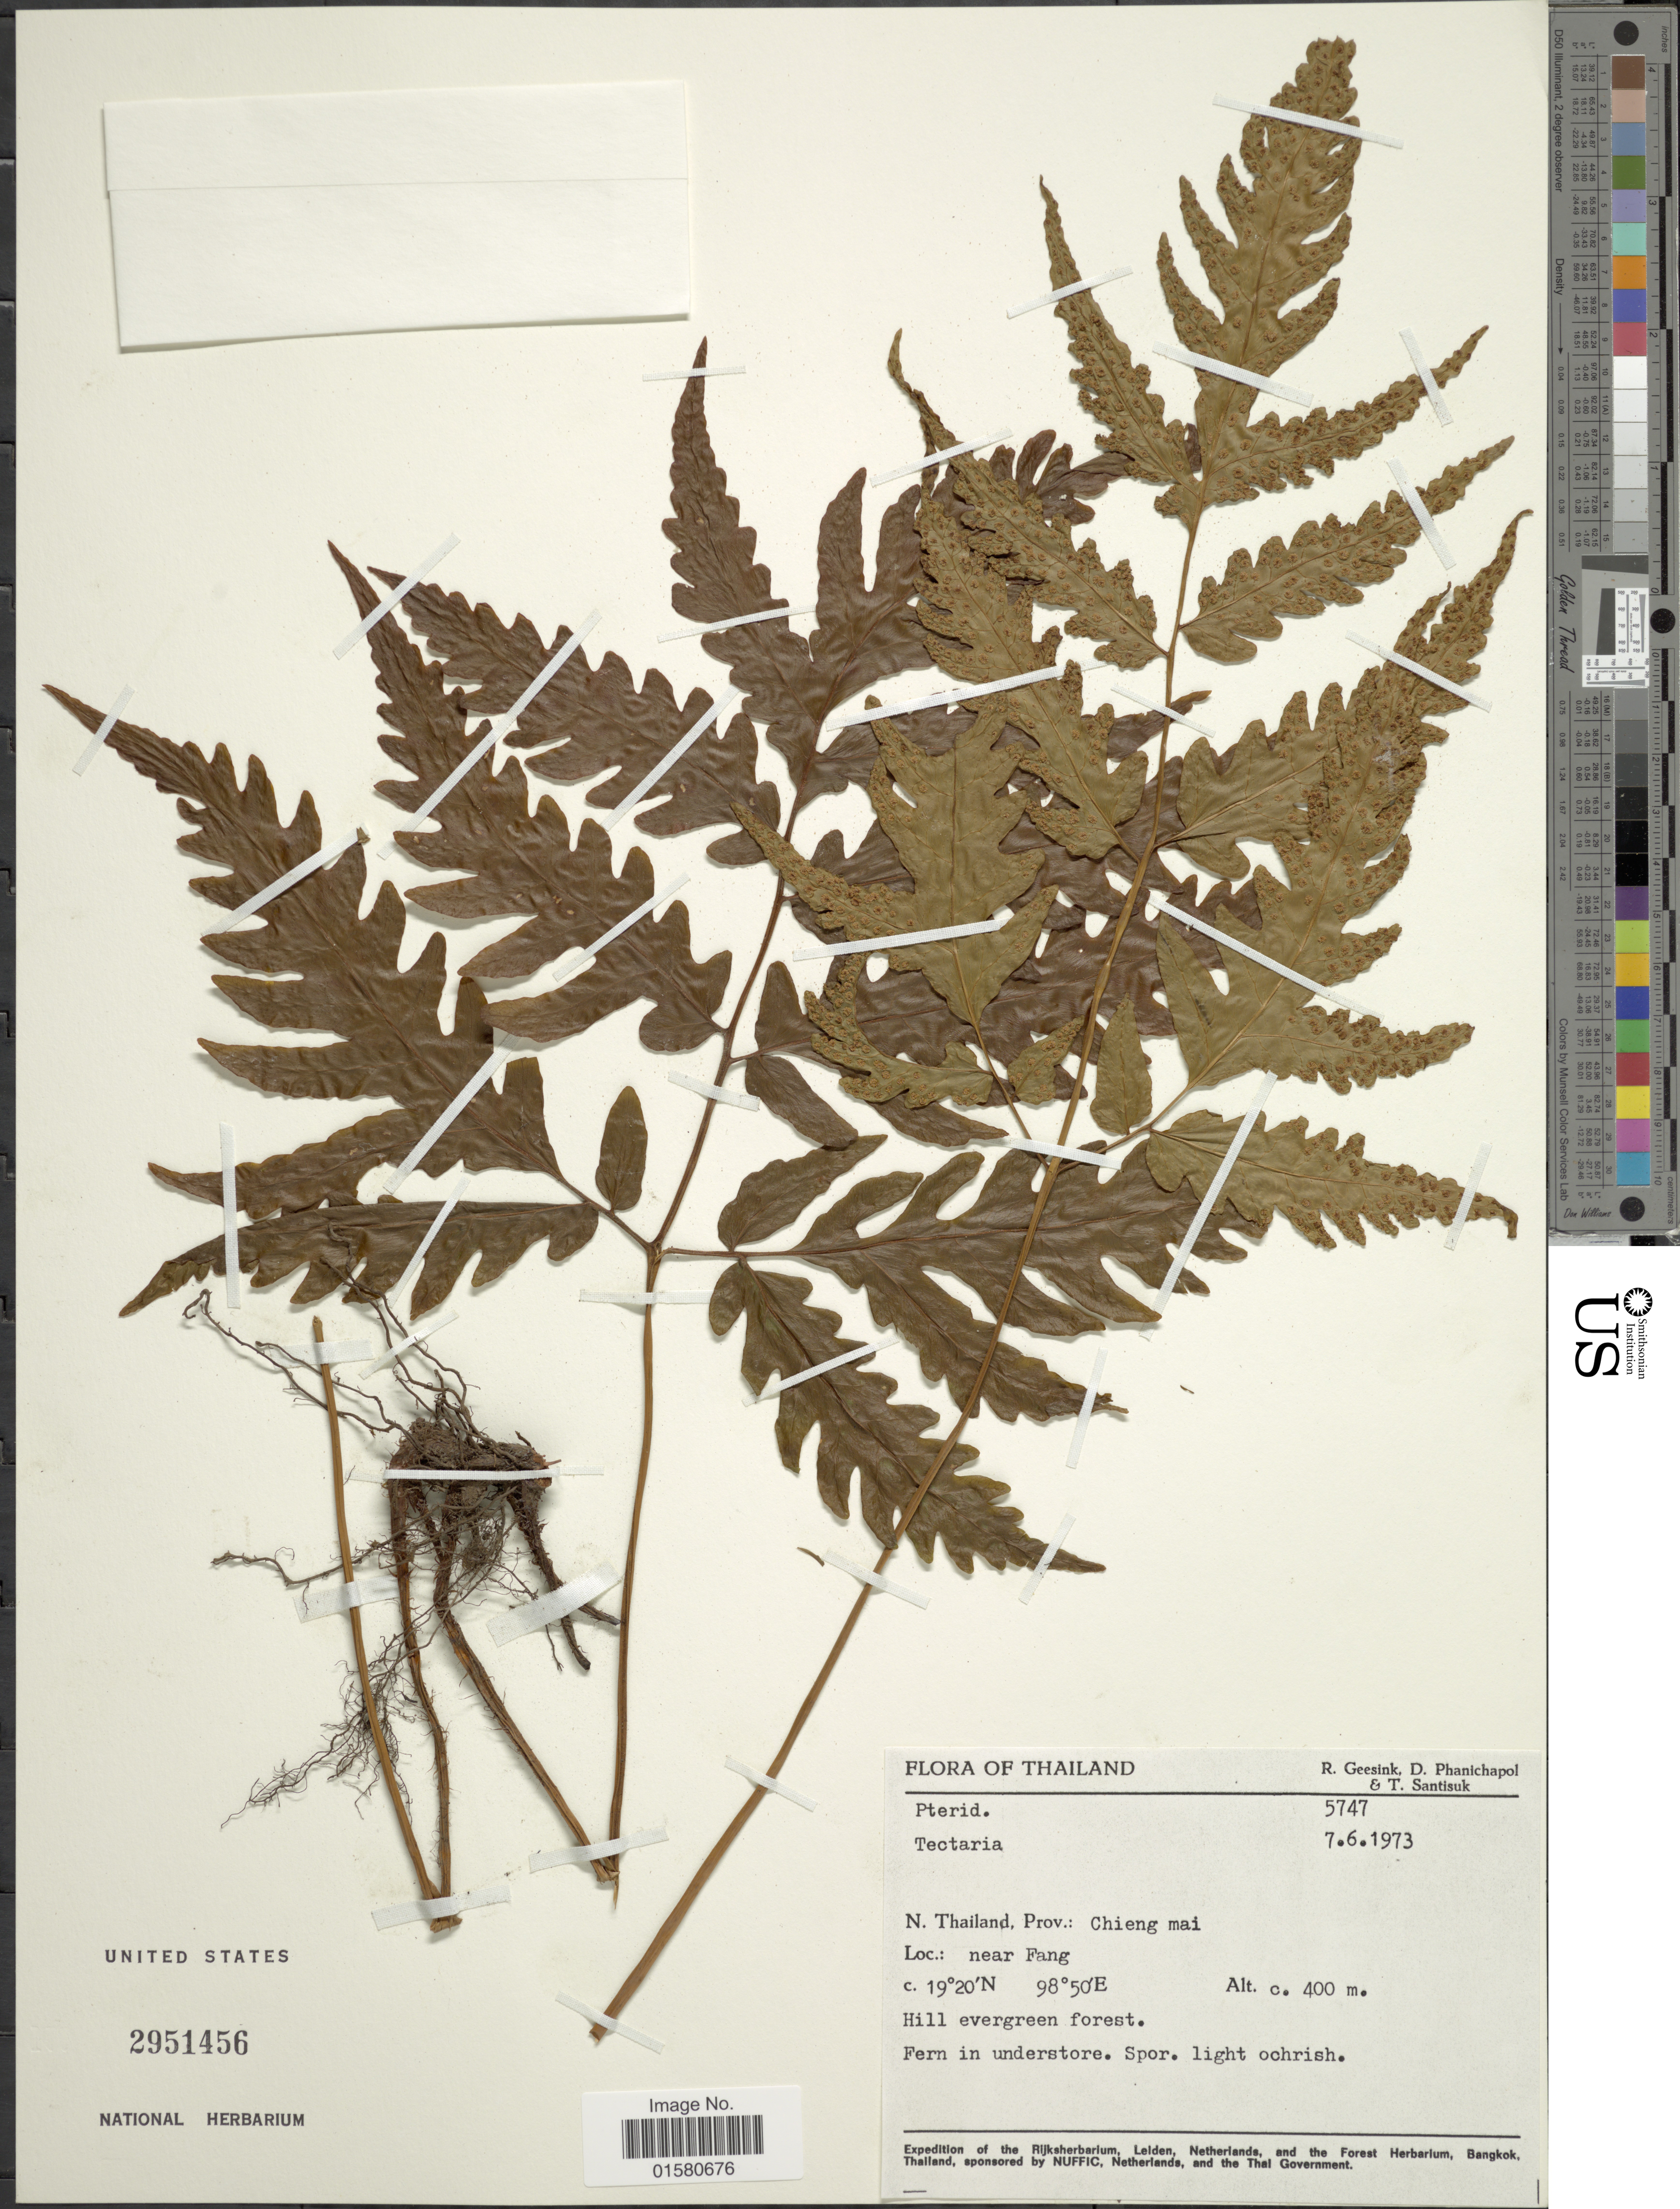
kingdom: Plantae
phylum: Tracheophyta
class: Polypodiopsida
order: Polypodiales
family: Tectariaceae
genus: Tectaria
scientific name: Tectaria sp.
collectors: R. Geesink, D. Phanichapol & T. Santisuk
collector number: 5747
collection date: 1973-06-07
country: Thailand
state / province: Chiang Mai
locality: N. Thailand. Prov: Chiang Mai. Near Fang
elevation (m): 400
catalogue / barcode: US 2951456